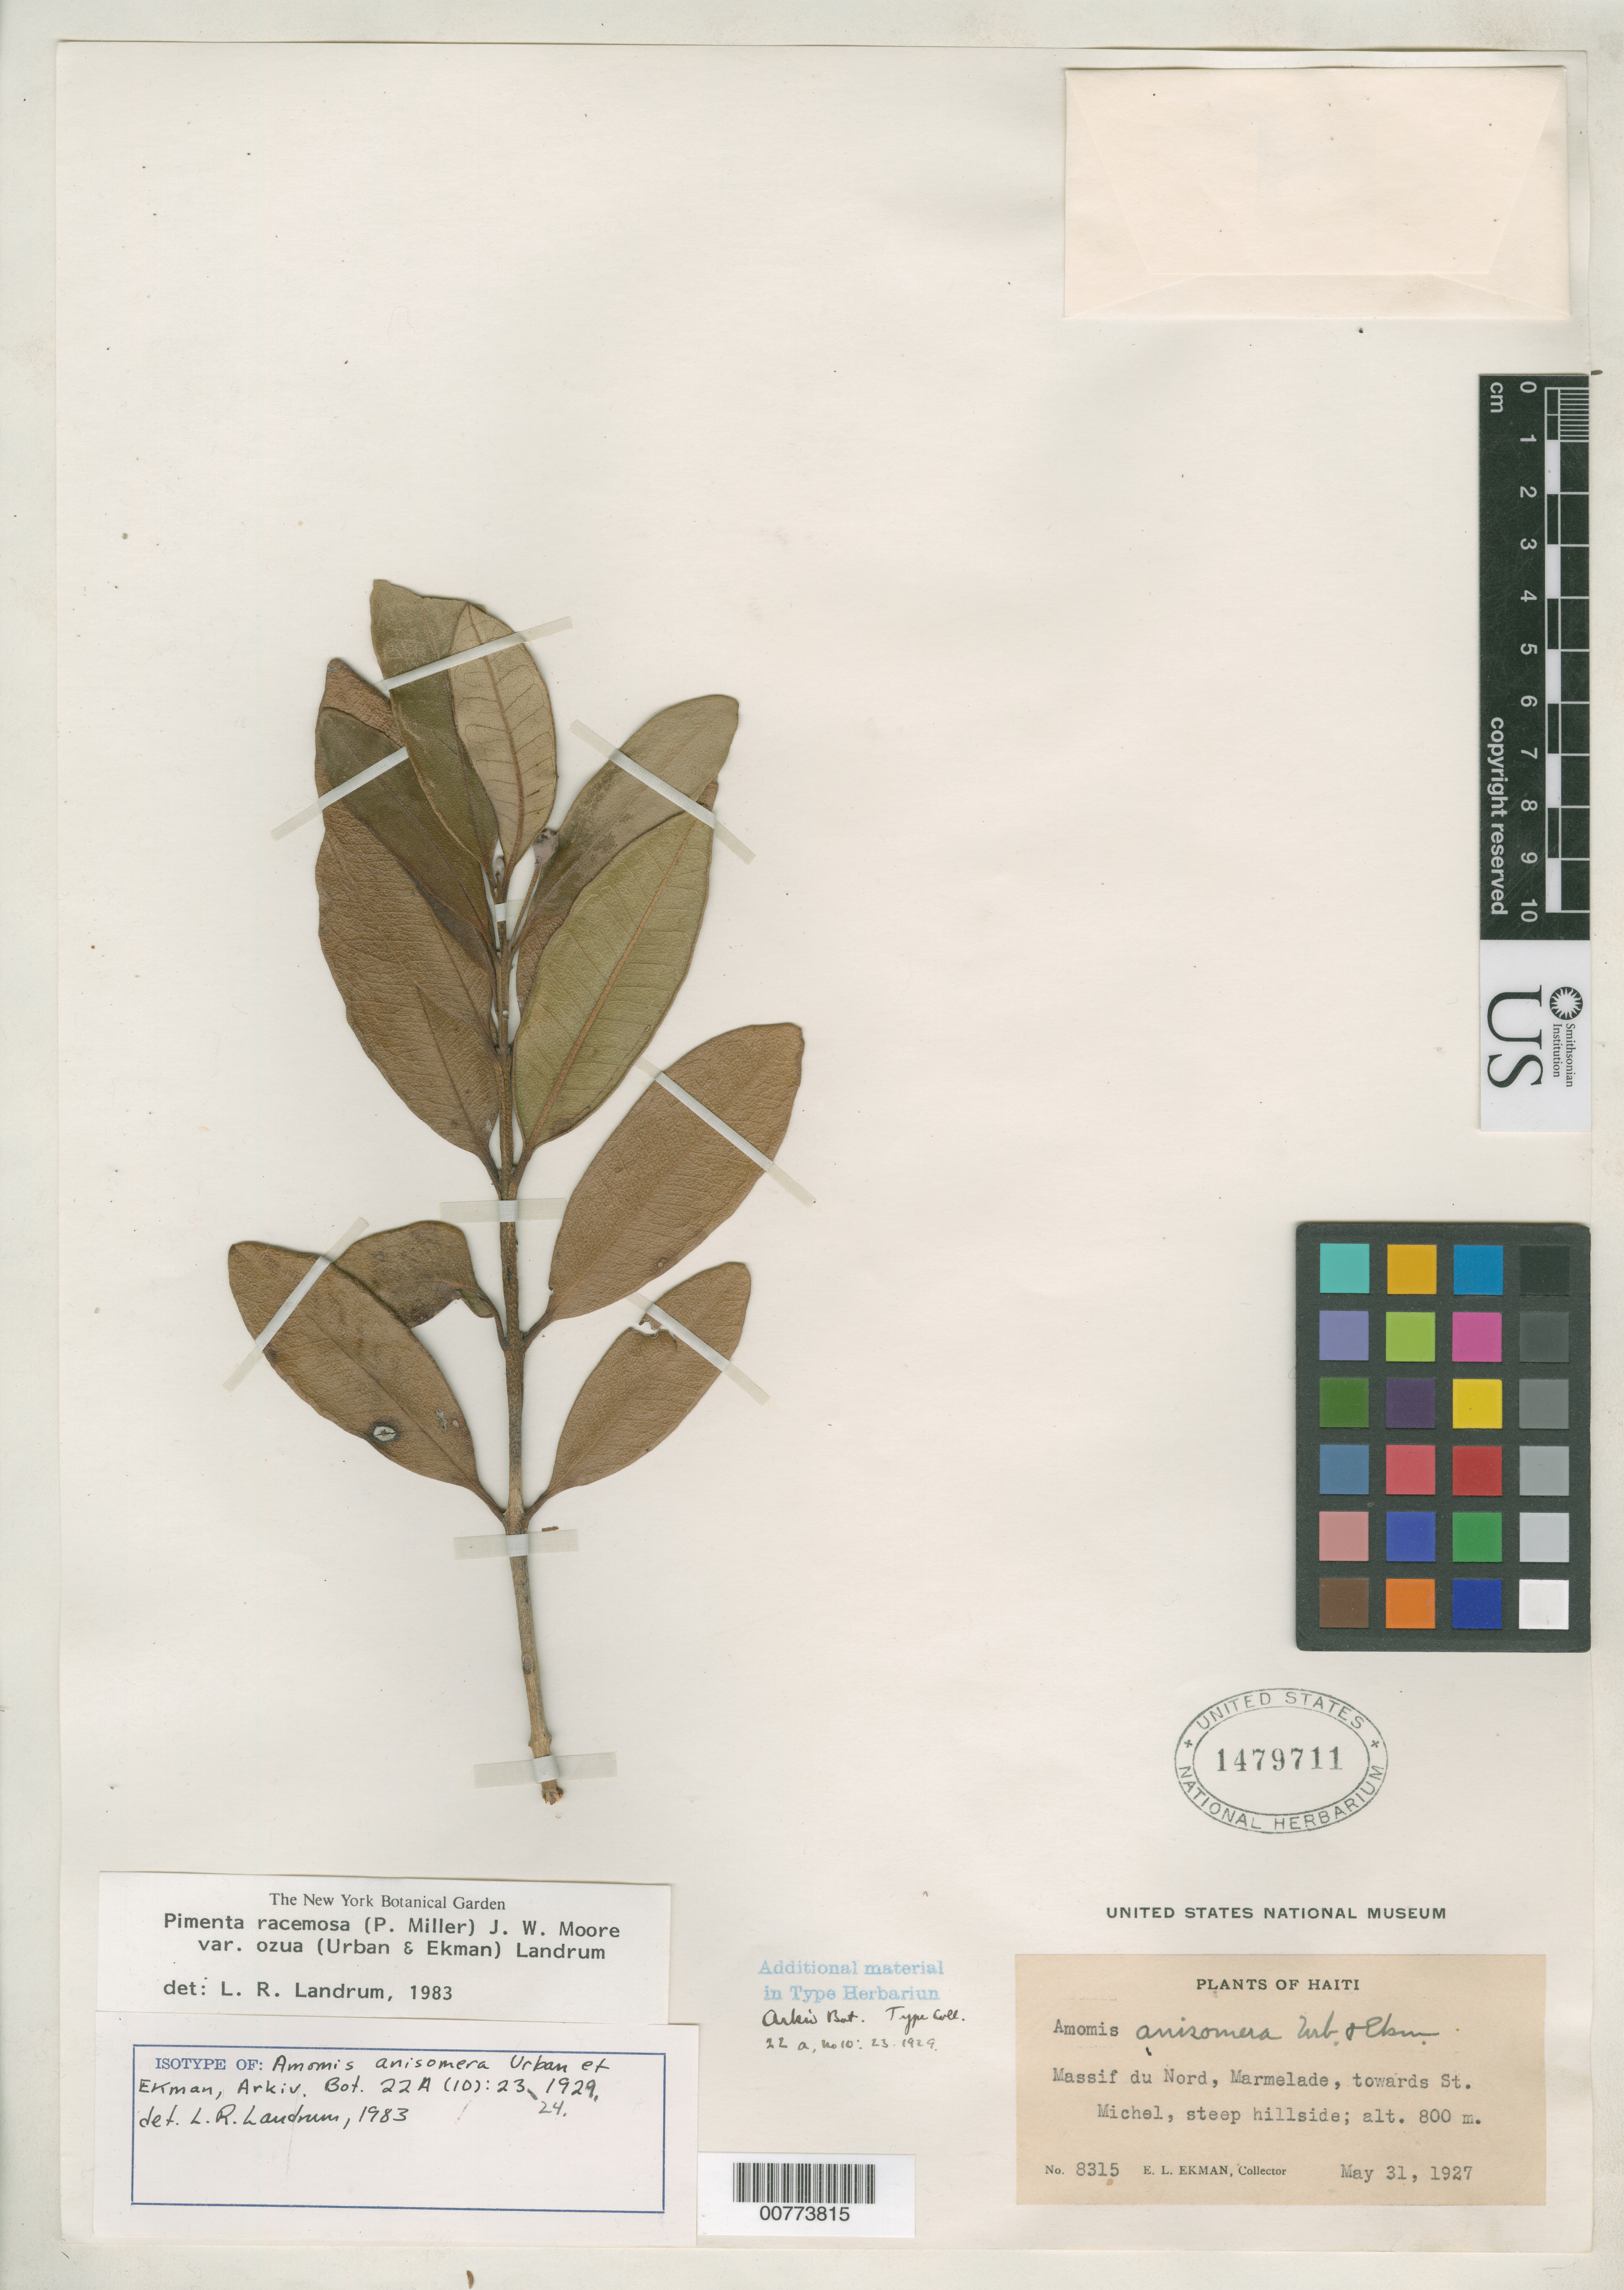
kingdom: Plantae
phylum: Tracheophyta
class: Magnoliopsida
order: Myrtales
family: Myrtaceae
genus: Amomis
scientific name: Amomis anisomera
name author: Urb. & Ekman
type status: Isotype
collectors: E. L. Ekman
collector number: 8315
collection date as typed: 31 May 1927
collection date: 1927-05-31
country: Haiti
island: Hispaniola Island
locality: Massif du Nord, Marmelade, towards St. Michel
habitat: Steep hillside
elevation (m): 800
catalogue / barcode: US 1479711